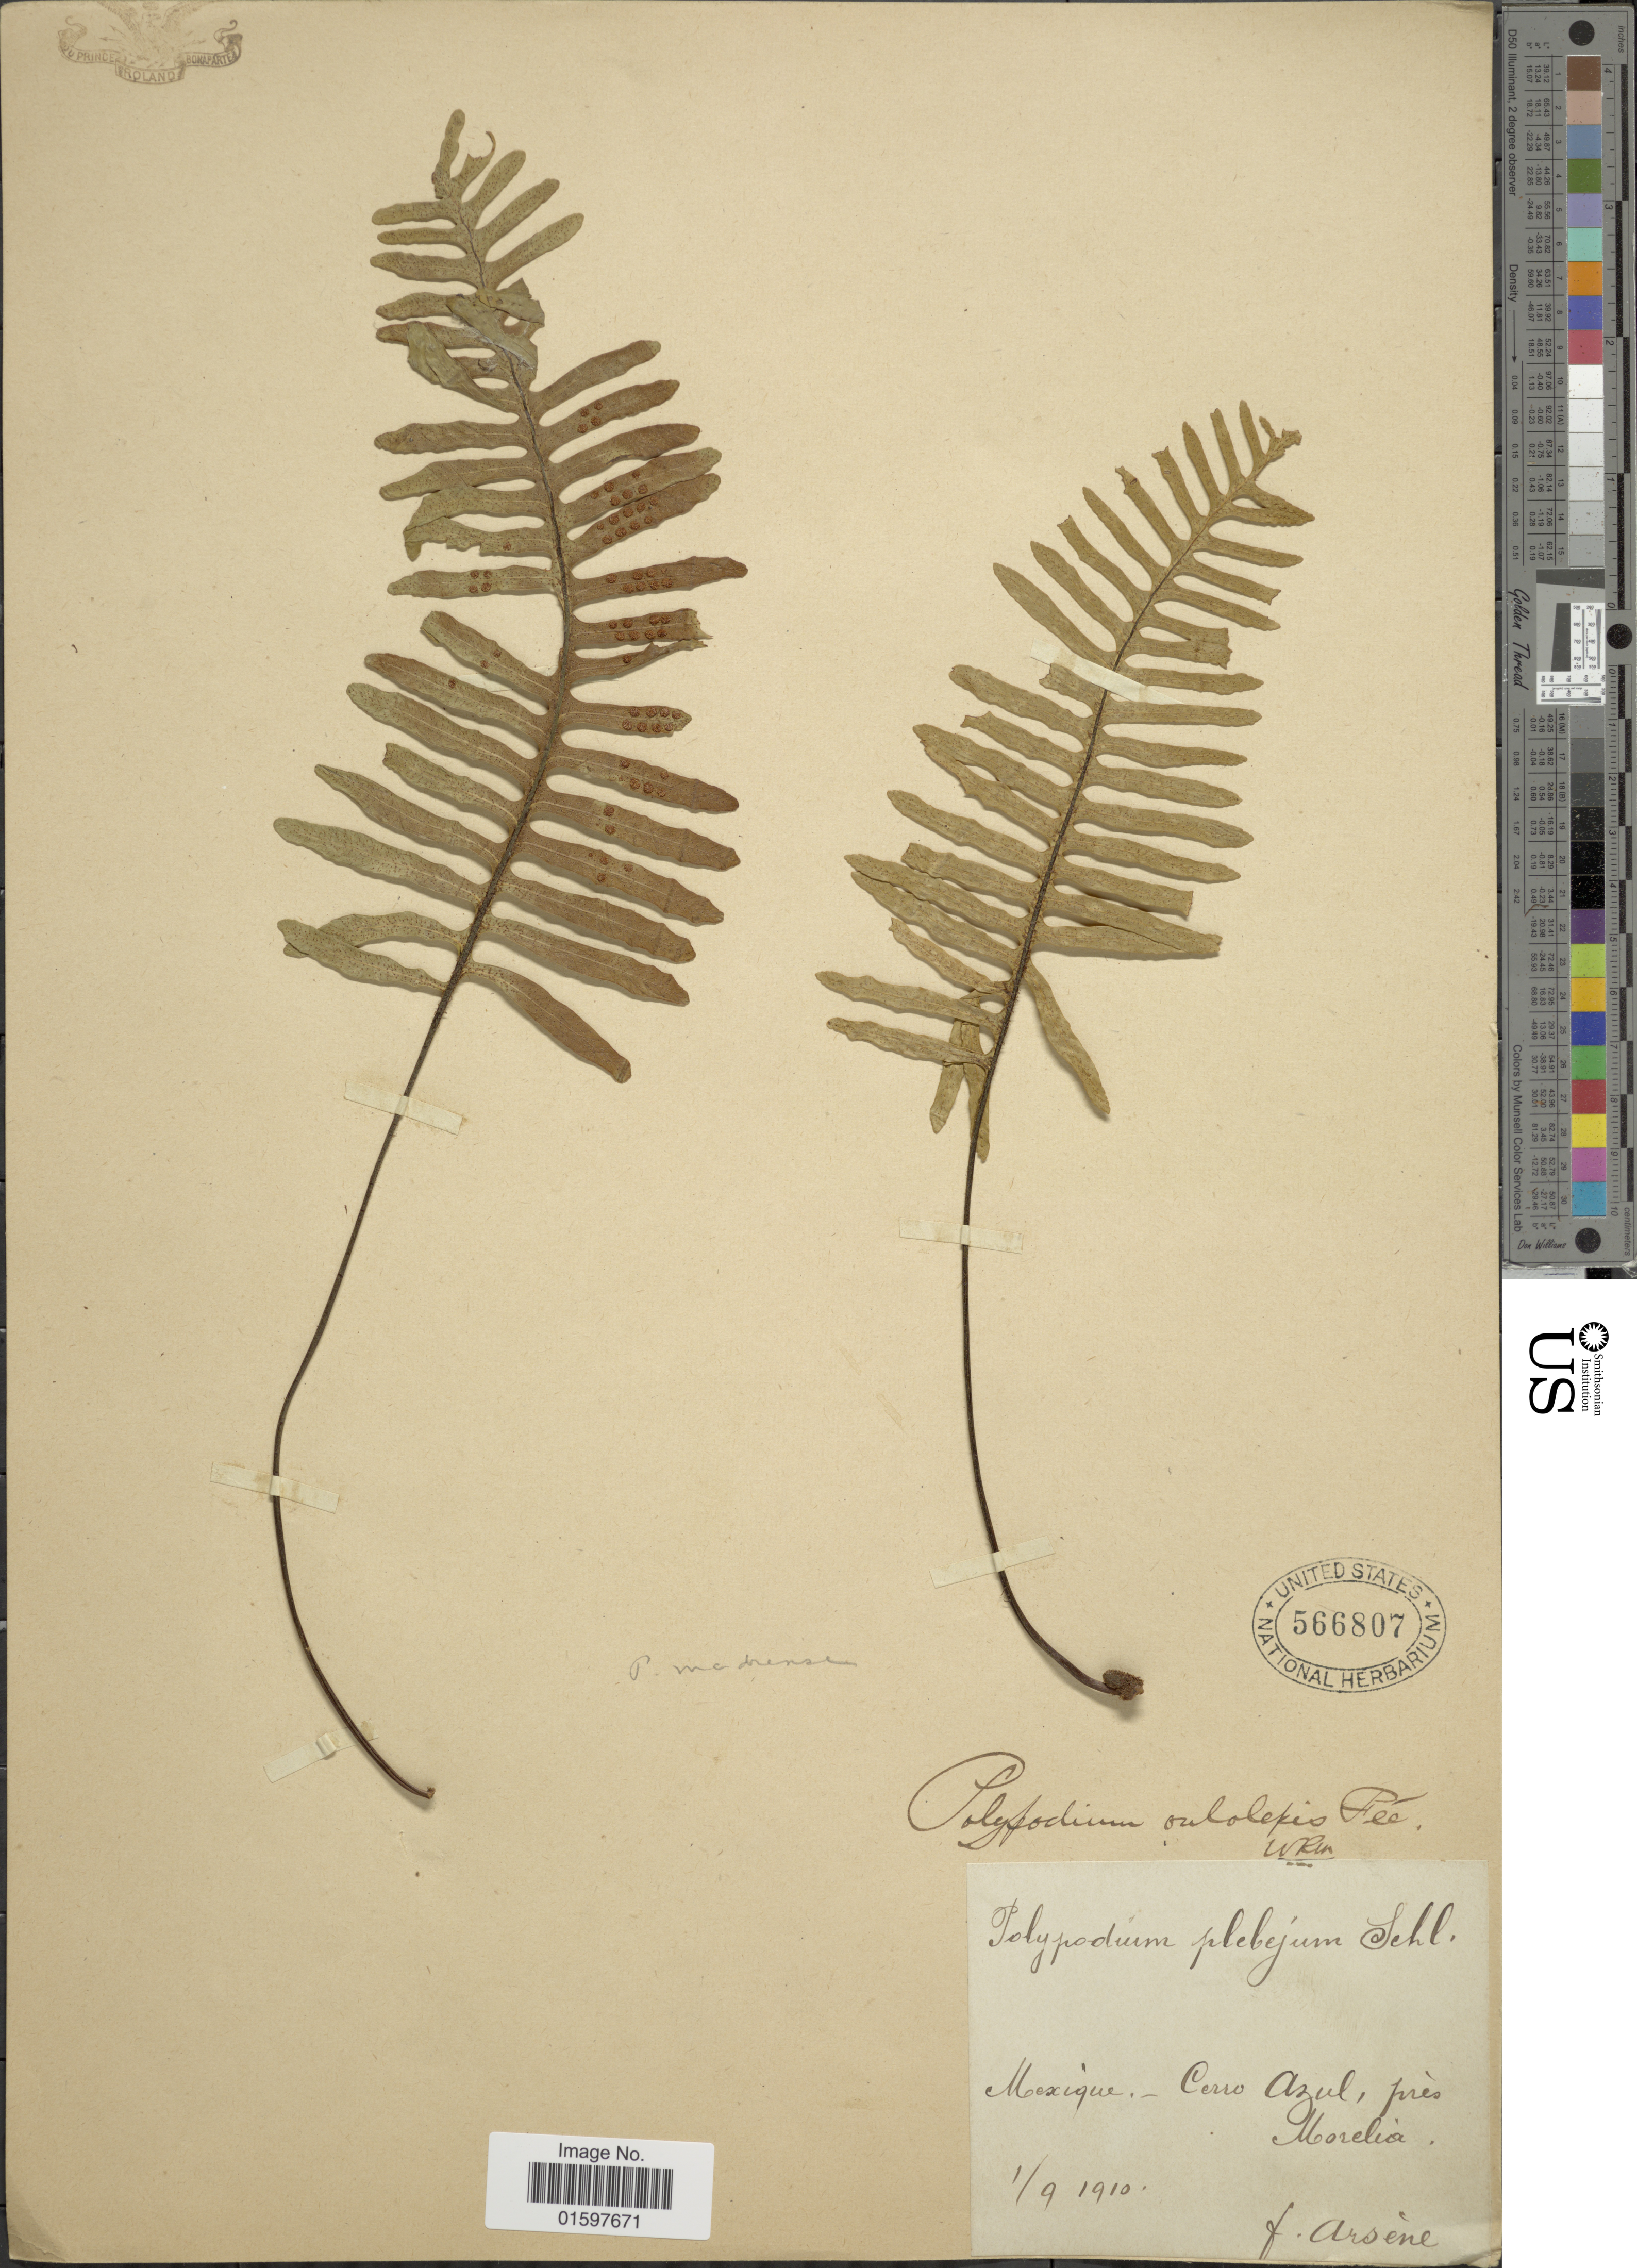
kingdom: Plantae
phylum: Tracheophyta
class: Polypodiopsida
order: Polypodiales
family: Polypodiaceae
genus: Pleopeltis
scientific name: Pleopeltis madrense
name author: (J. Sm.) A.R. Sm. & Tejero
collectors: F. Arsène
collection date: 1910-01-09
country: Mexico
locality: Cerro Azul, pres Morelia.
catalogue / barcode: US 566807